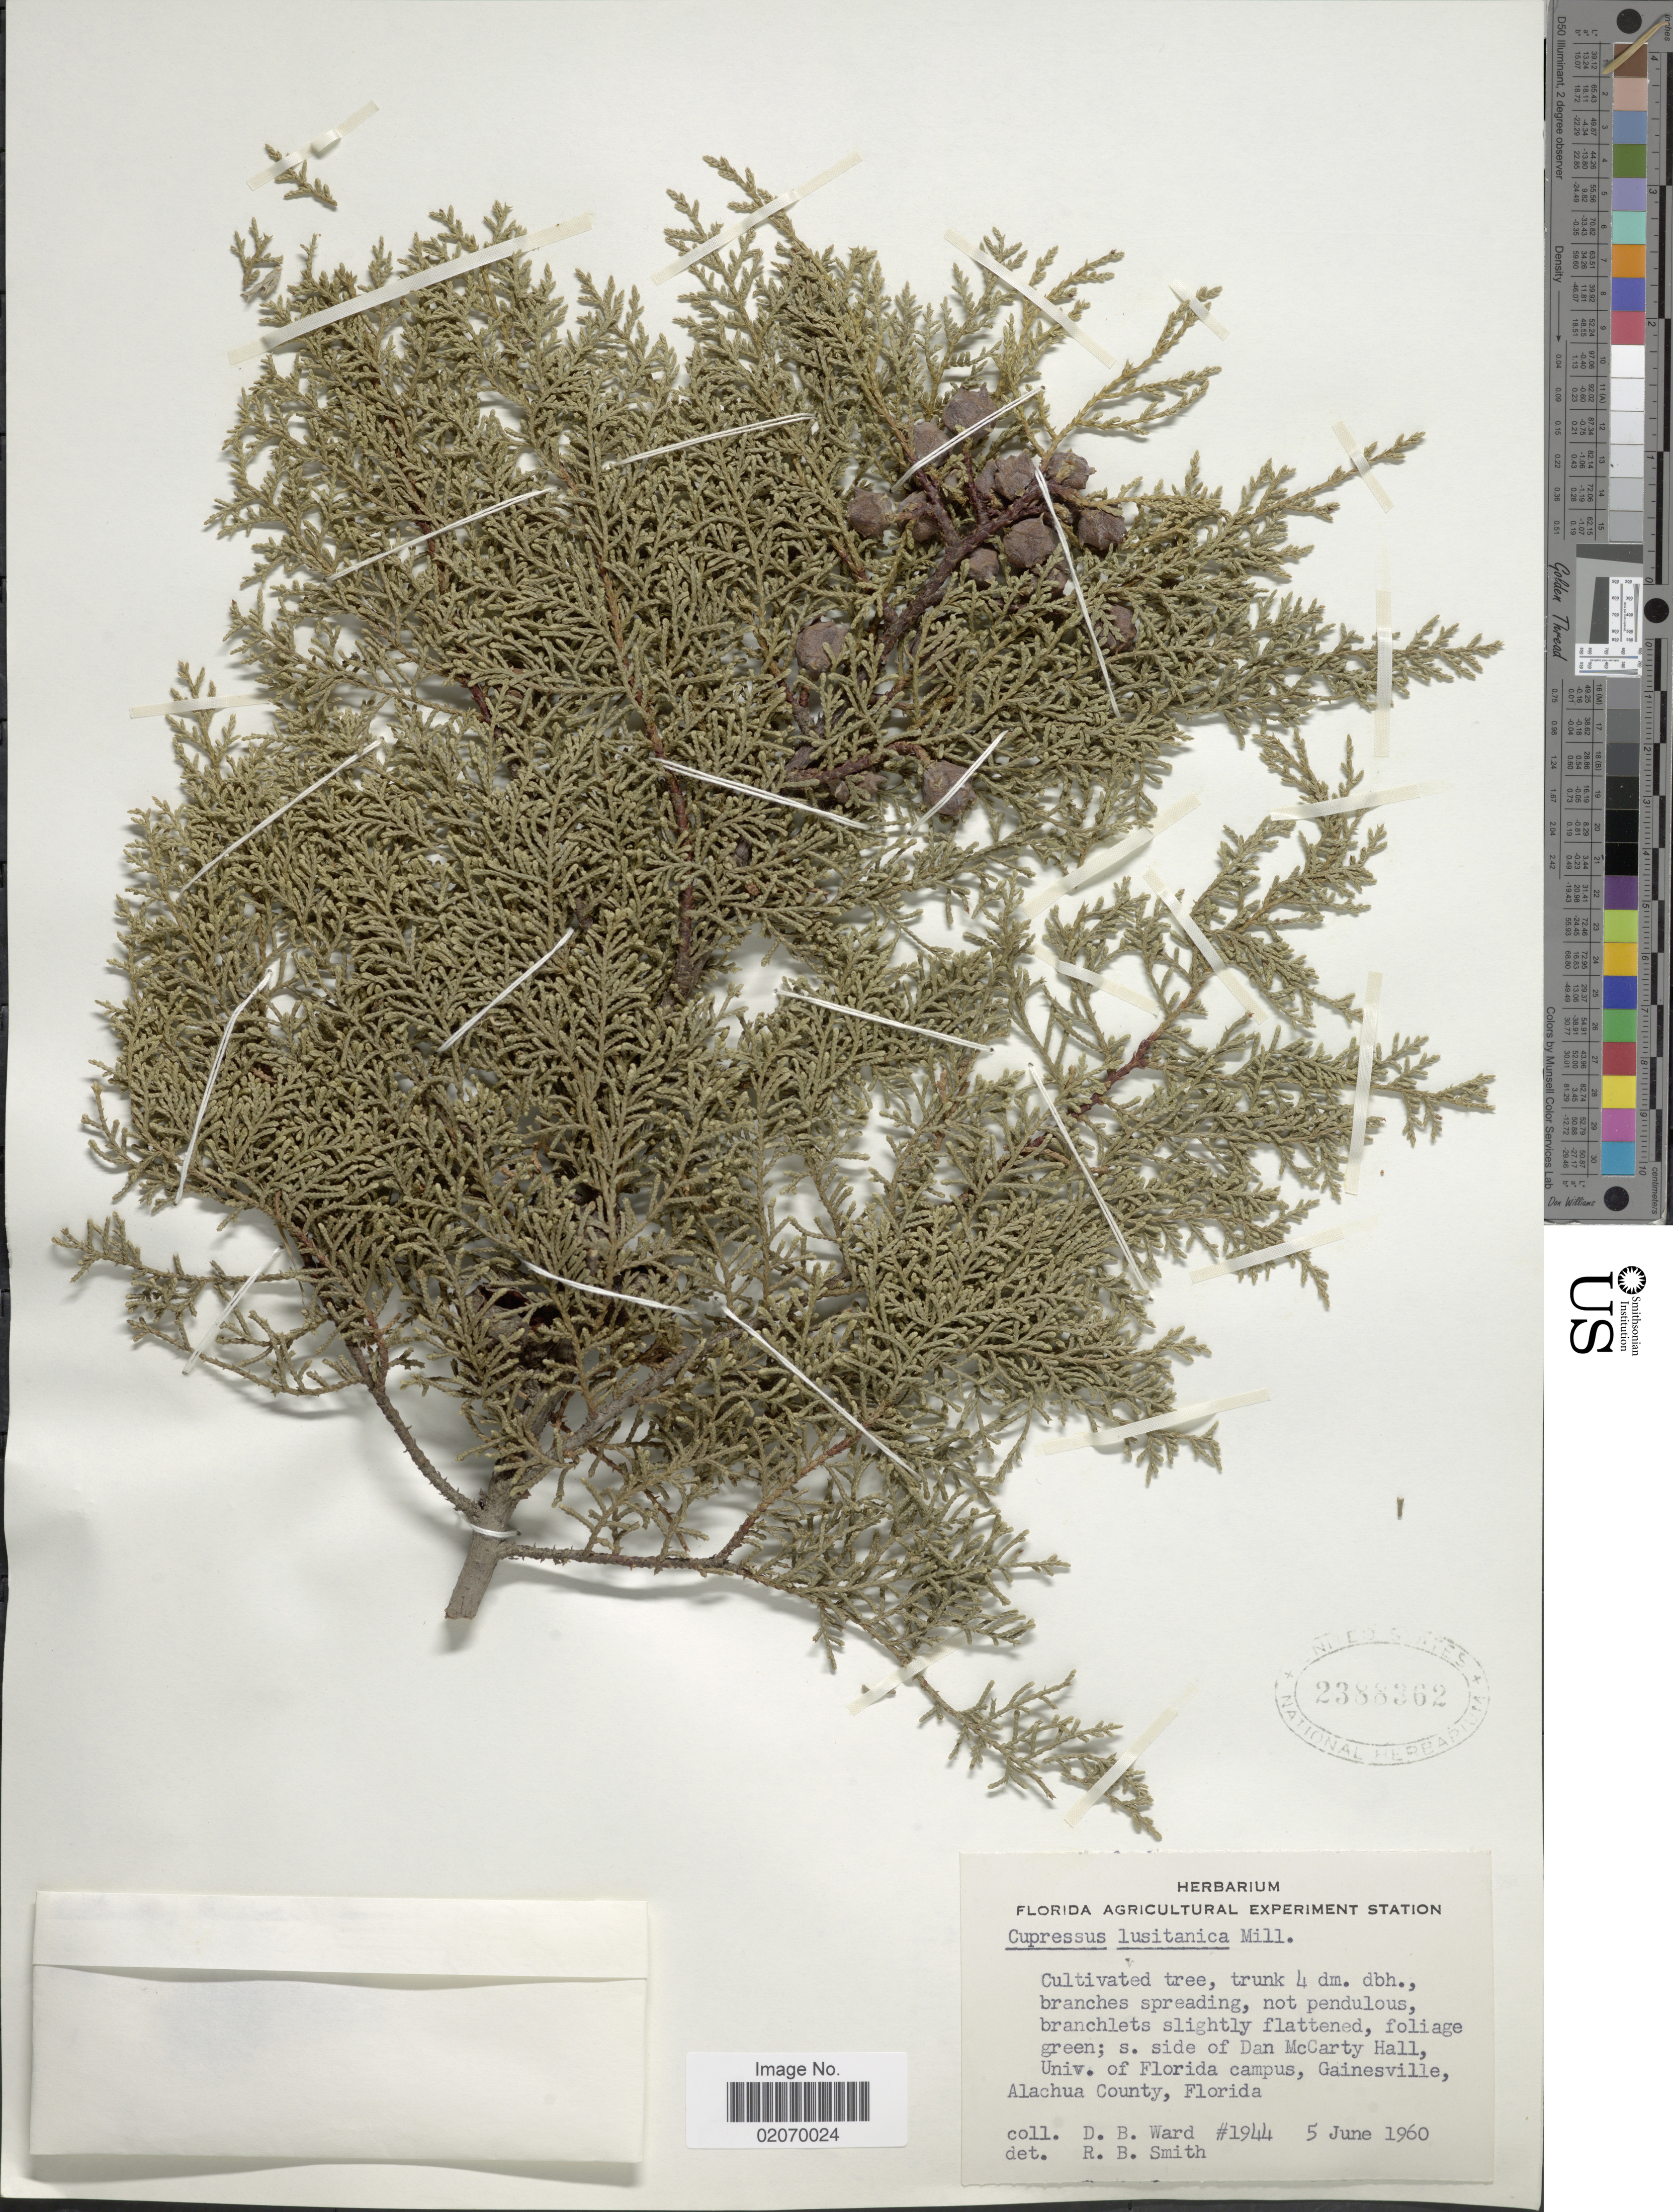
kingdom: Plantae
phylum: Tracheophyta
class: Pinopsida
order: Pinales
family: Cupressaceae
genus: Hesperocyparis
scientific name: Hesperocyparis lusitanica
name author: (Miller) Bartel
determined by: (US) Smithsonian Institution - National Museum of Natural History - Department of Botany (UNITED STATES)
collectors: D. B. Ward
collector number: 1944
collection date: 1960-06-05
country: United States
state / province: Florida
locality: S. side of San McCarty Hall, Univ. of Florida Campus, Gainesville, Alachua County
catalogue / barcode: US 2388362